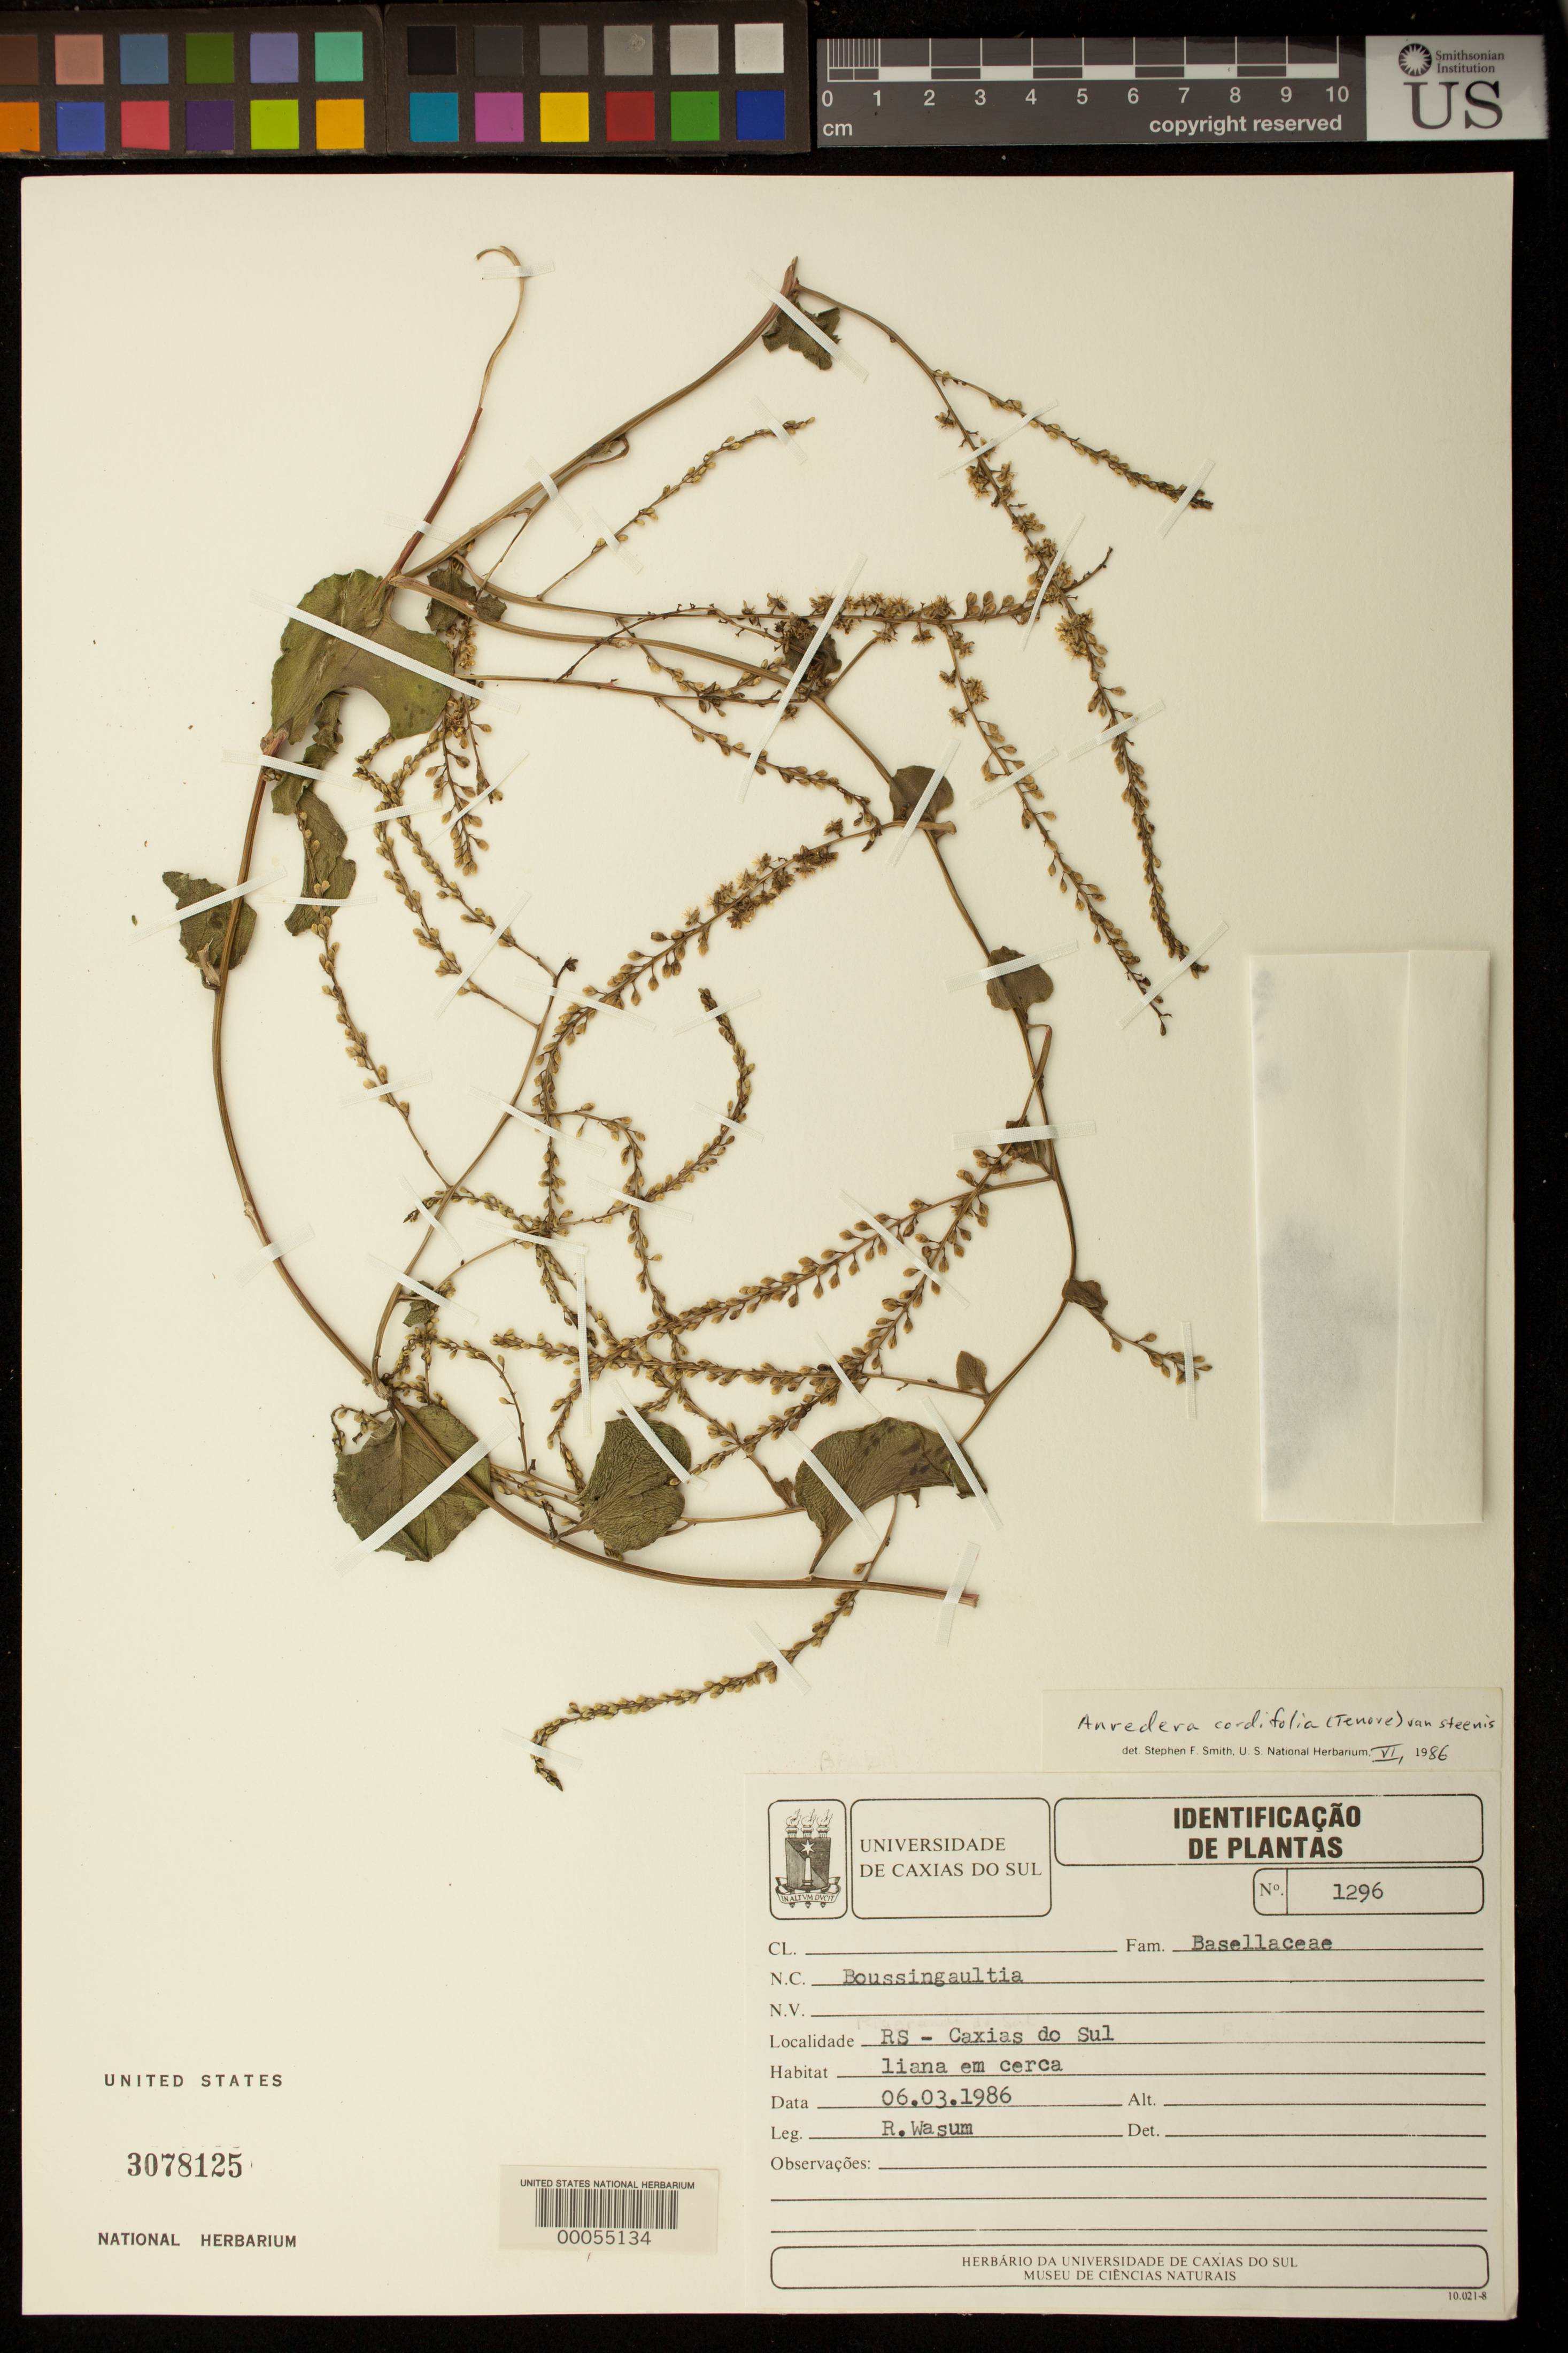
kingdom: Plantae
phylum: Tracheophyta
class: Magnoliopsida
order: Caryophyllales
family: Basellaceae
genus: Anredera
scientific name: Anredera cordifolia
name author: (Ten.) Steenis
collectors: R. A. Wasum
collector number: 1296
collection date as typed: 06 Mar 1986 to 03 Jun 1986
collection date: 1986-03-06/1986-06-03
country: Brazil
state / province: Rio Grande do Sul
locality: Caxias do sul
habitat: Liana em cerca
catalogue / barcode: US 3078125